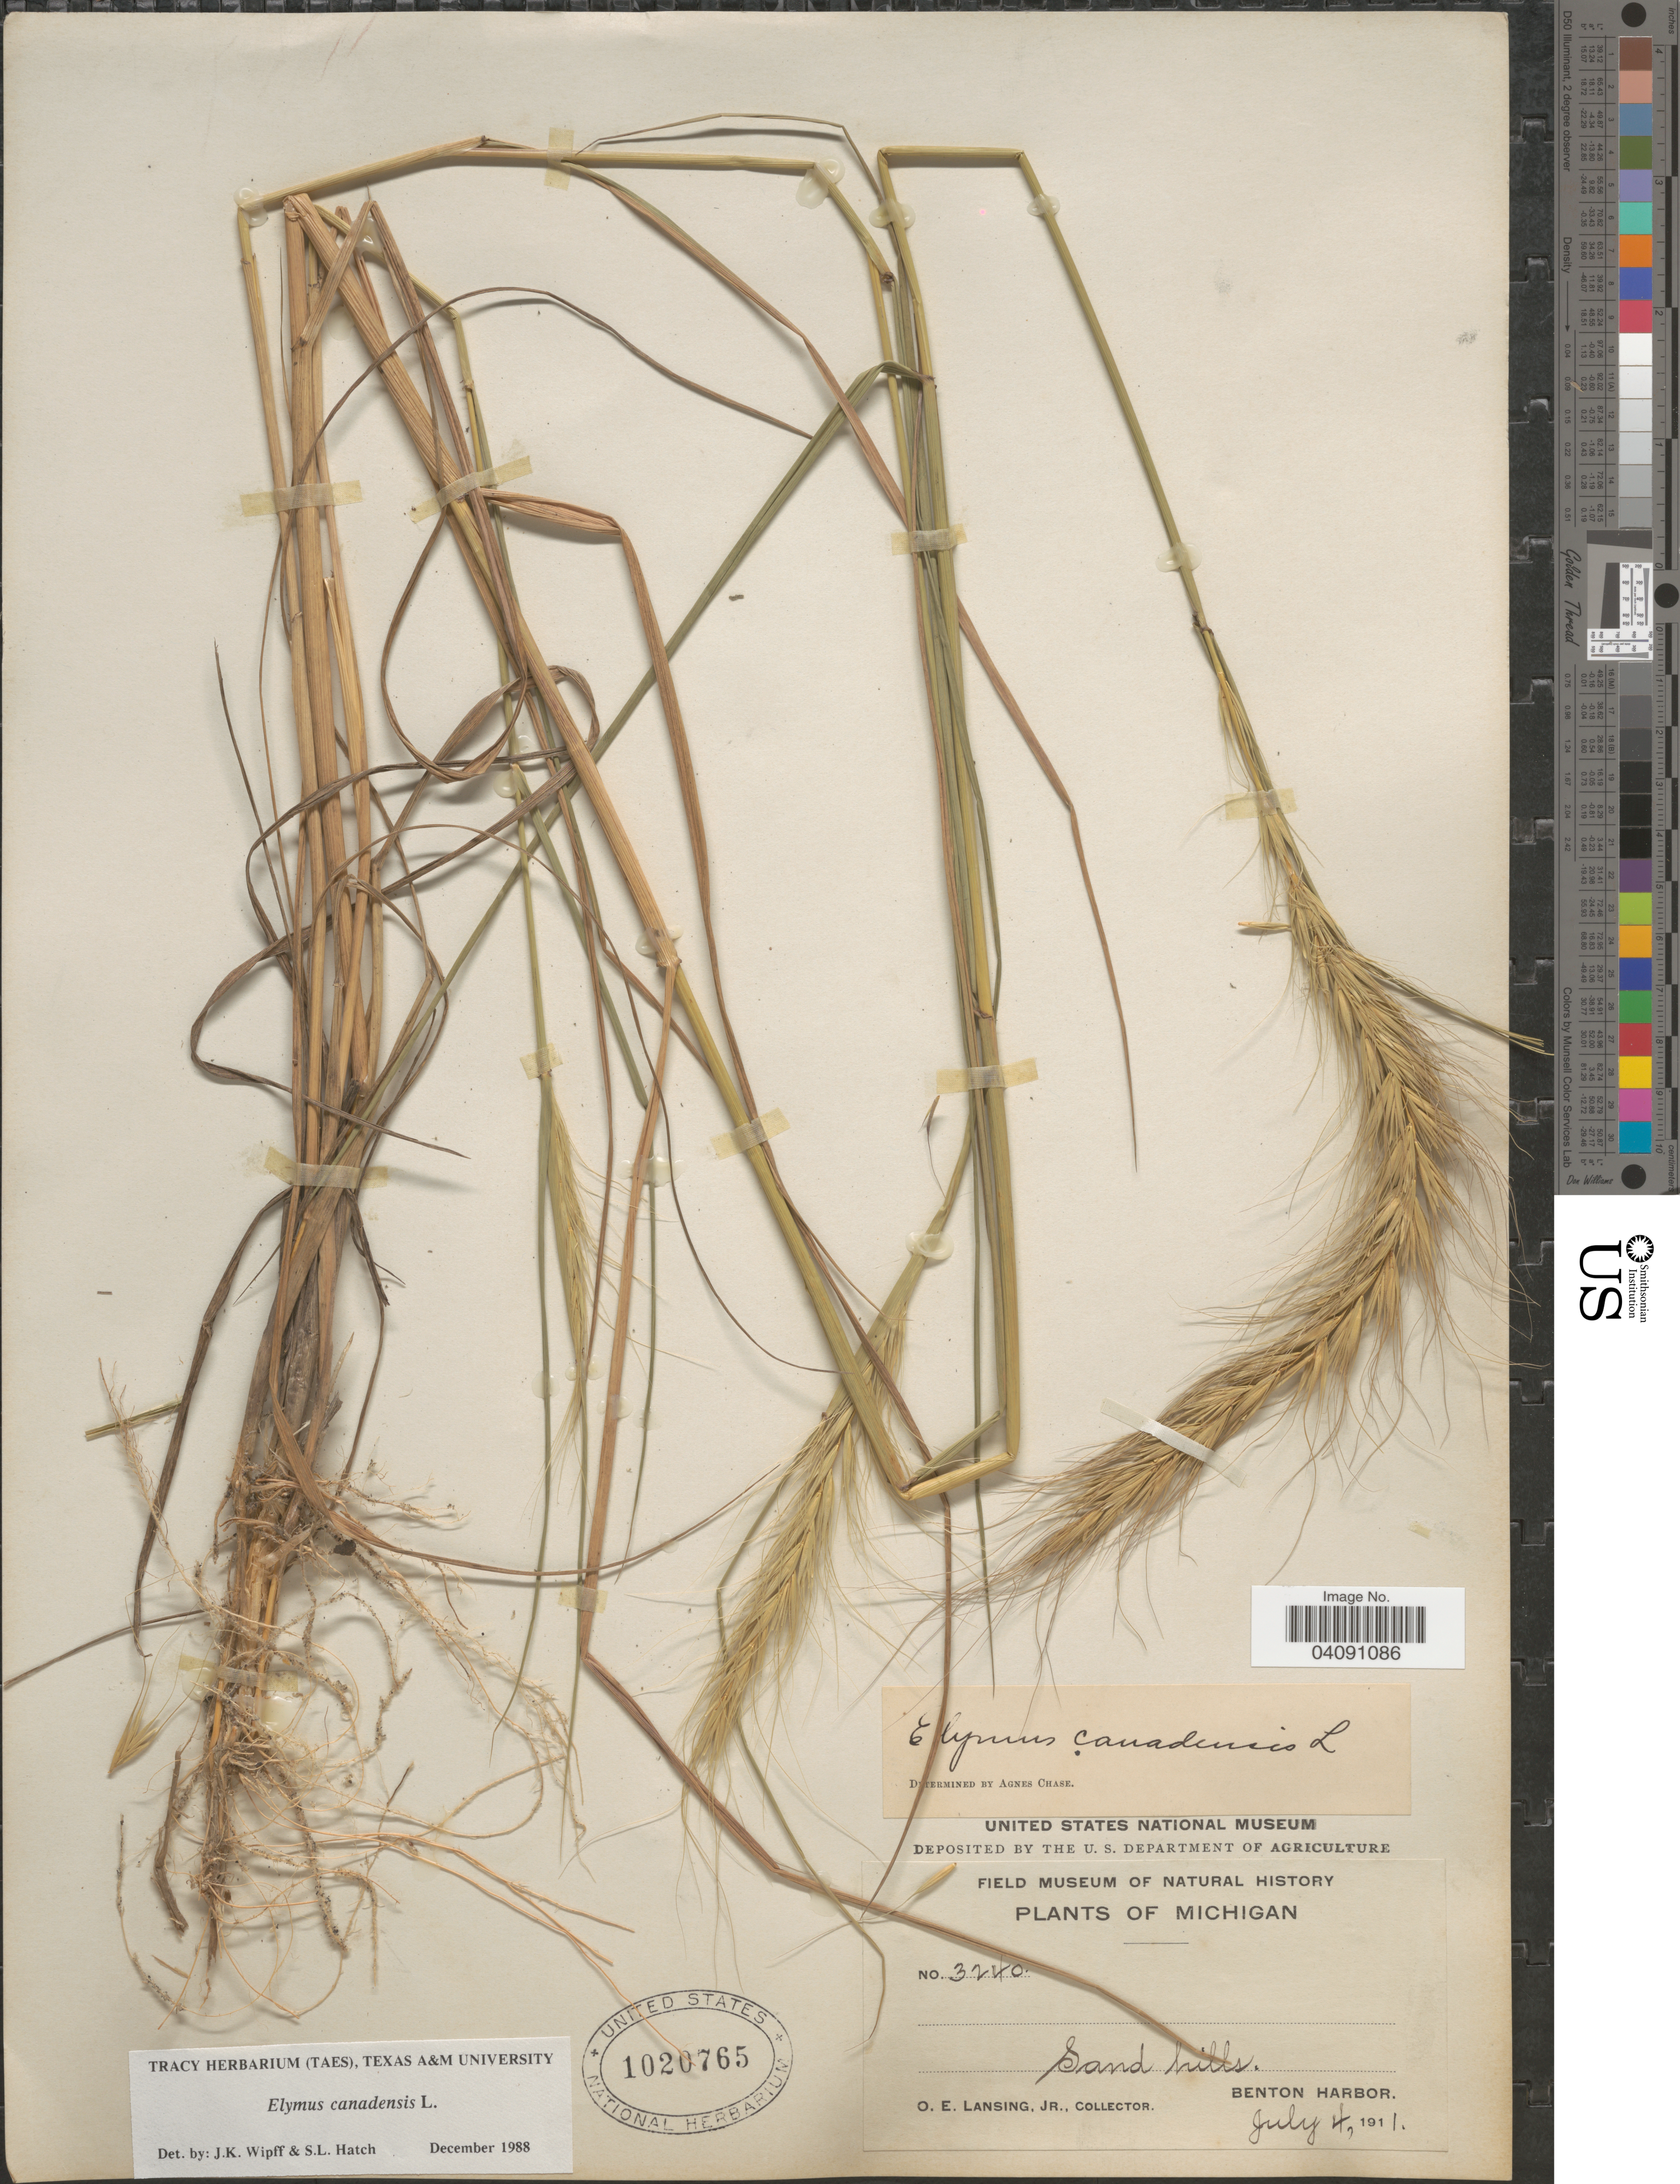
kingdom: Plantae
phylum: Tracheophyta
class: Liliopsida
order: Poales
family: Poaceae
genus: Elymus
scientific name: Elymus canadensis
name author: L.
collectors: O. E. Lansing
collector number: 3240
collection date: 1911-07-04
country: United States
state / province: Michigan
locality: Sand hills. Benton Harbor.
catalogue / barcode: US 1020765